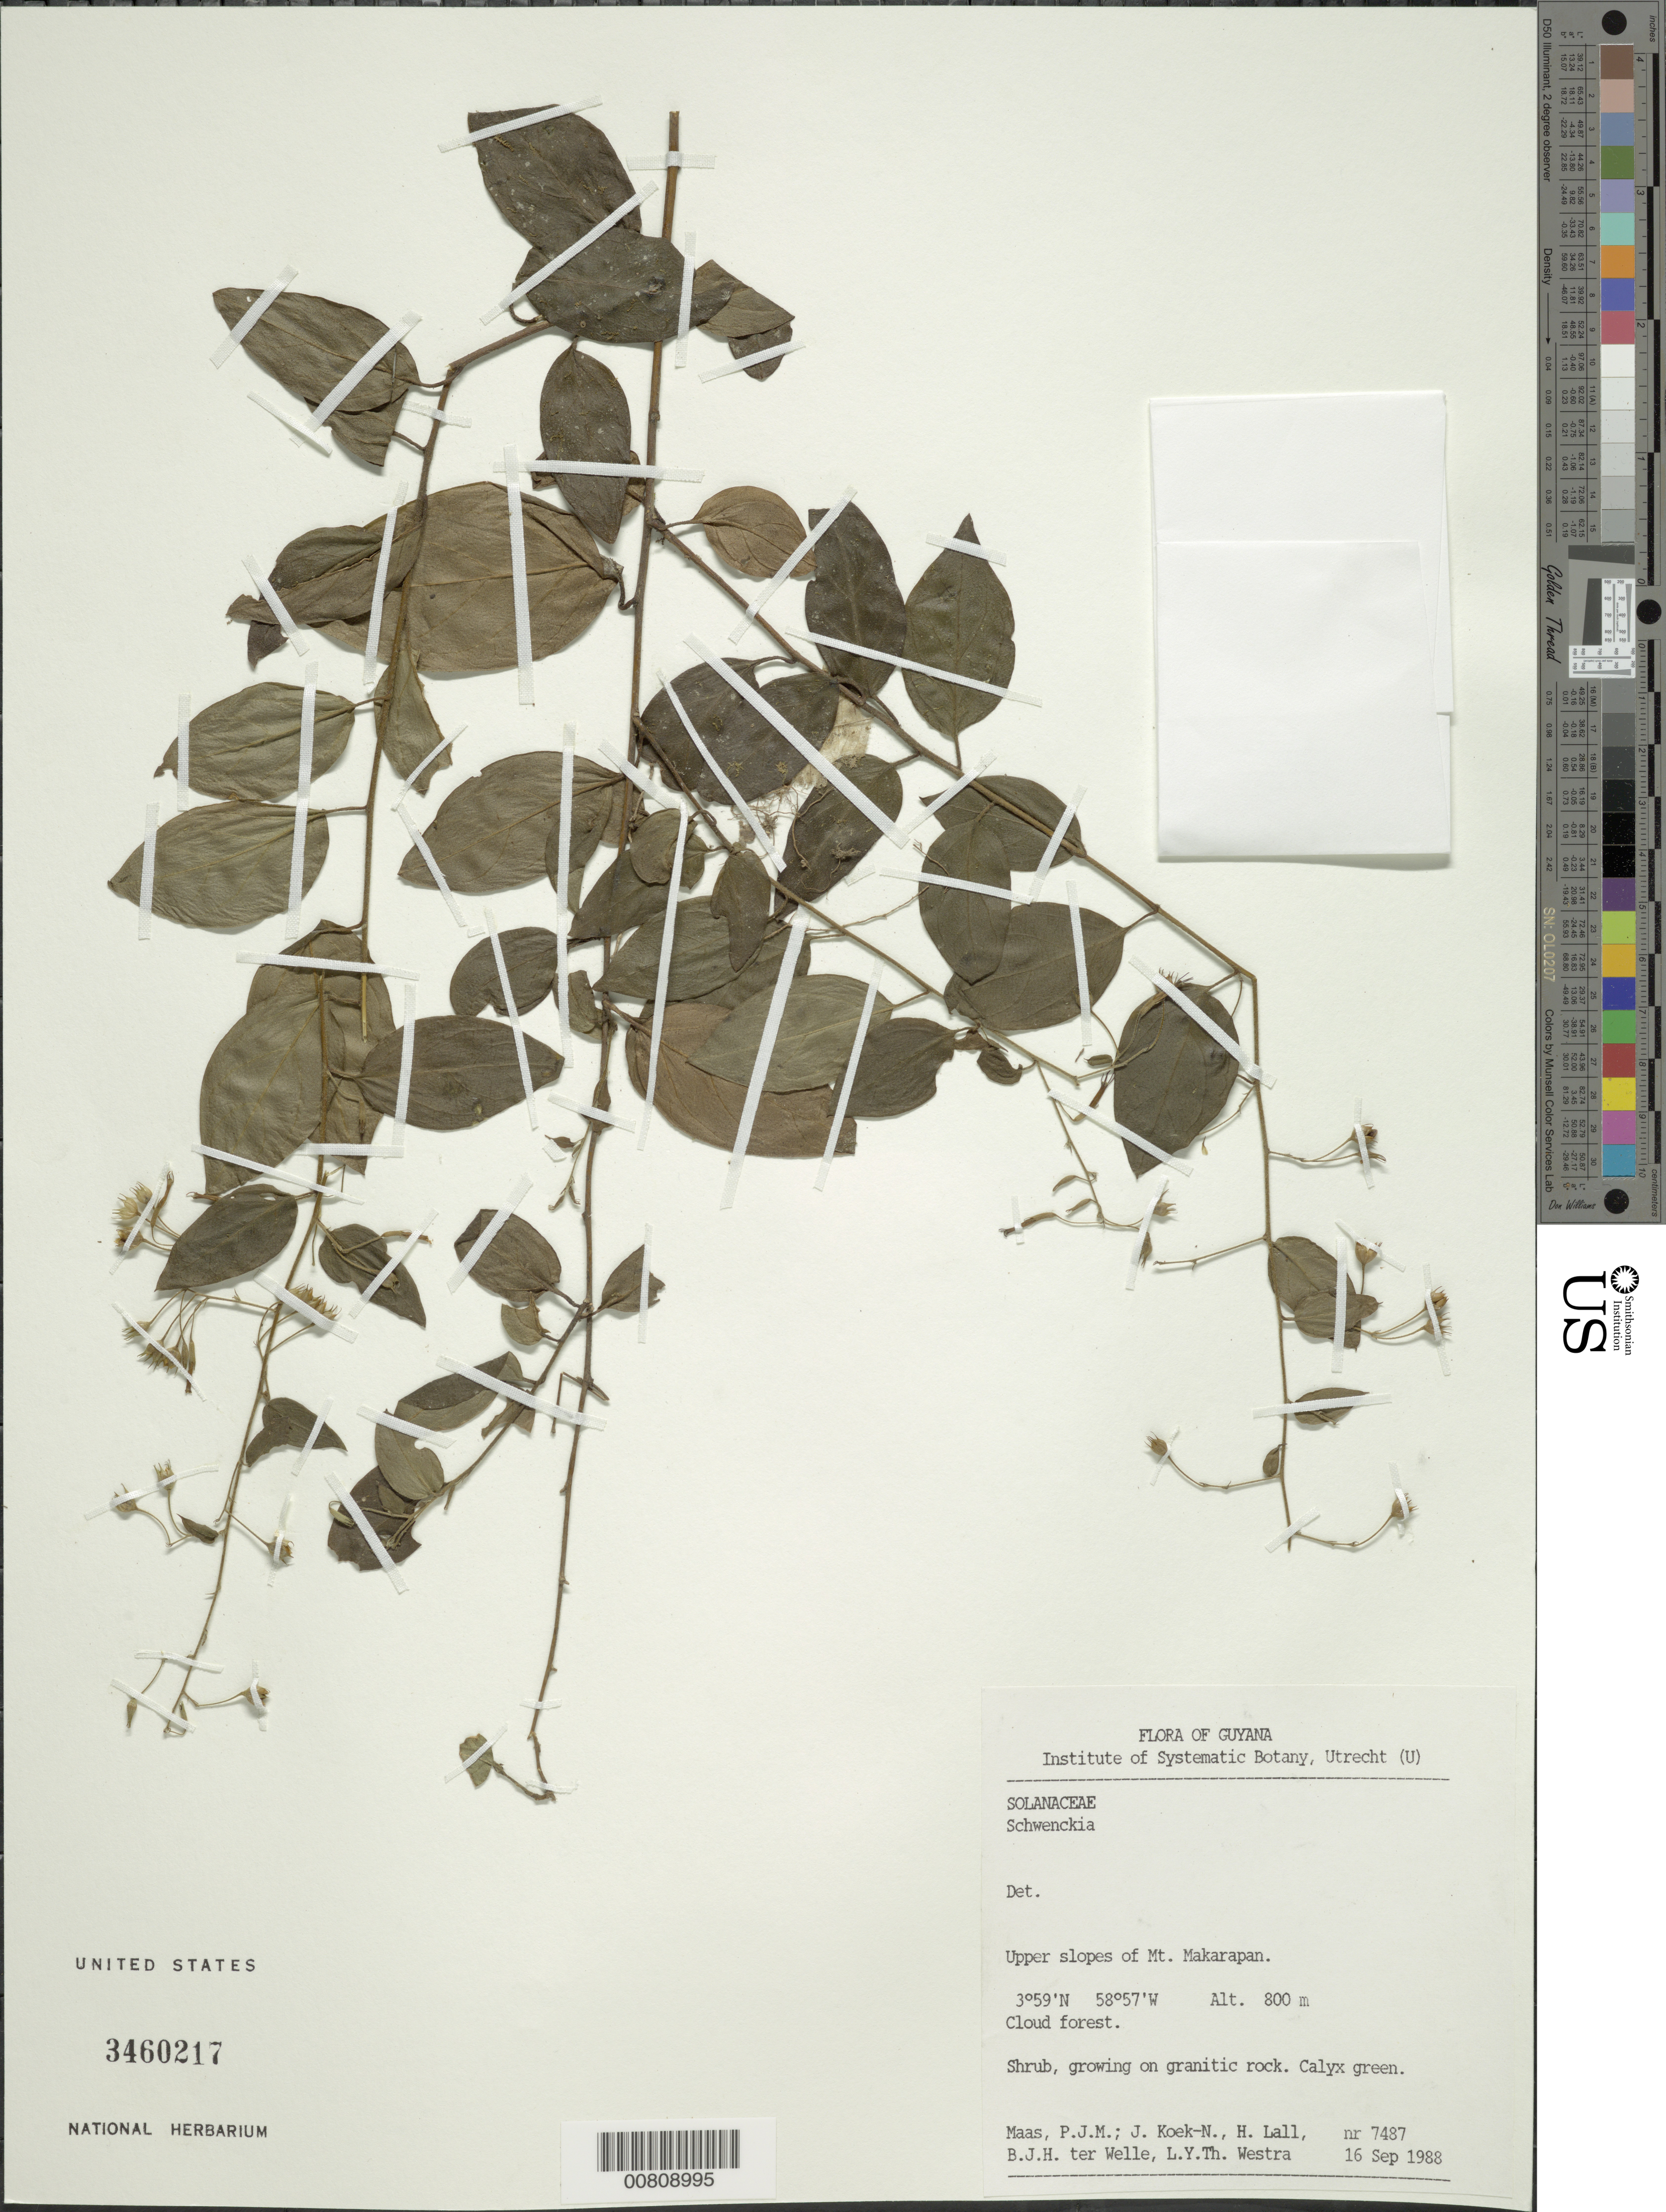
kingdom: Plantae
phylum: Tracheophyta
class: Magnoliopsida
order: Solanales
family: Solanaceae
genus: Schwenckia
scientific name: Schwenckia sp.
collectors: P. Maas, J. Koek-Noorman, H. Lall, B. Welle & L. Y. T. Westra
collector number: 7487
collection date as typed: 16-Sep-88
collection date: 1988-09-16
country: Guyana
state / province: U. Takutu-U. Essequibo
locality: Mt. Makarapan, upper slopes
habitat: Cloud forest, growing on granitic rock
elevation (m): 800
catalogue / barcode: US 3460217